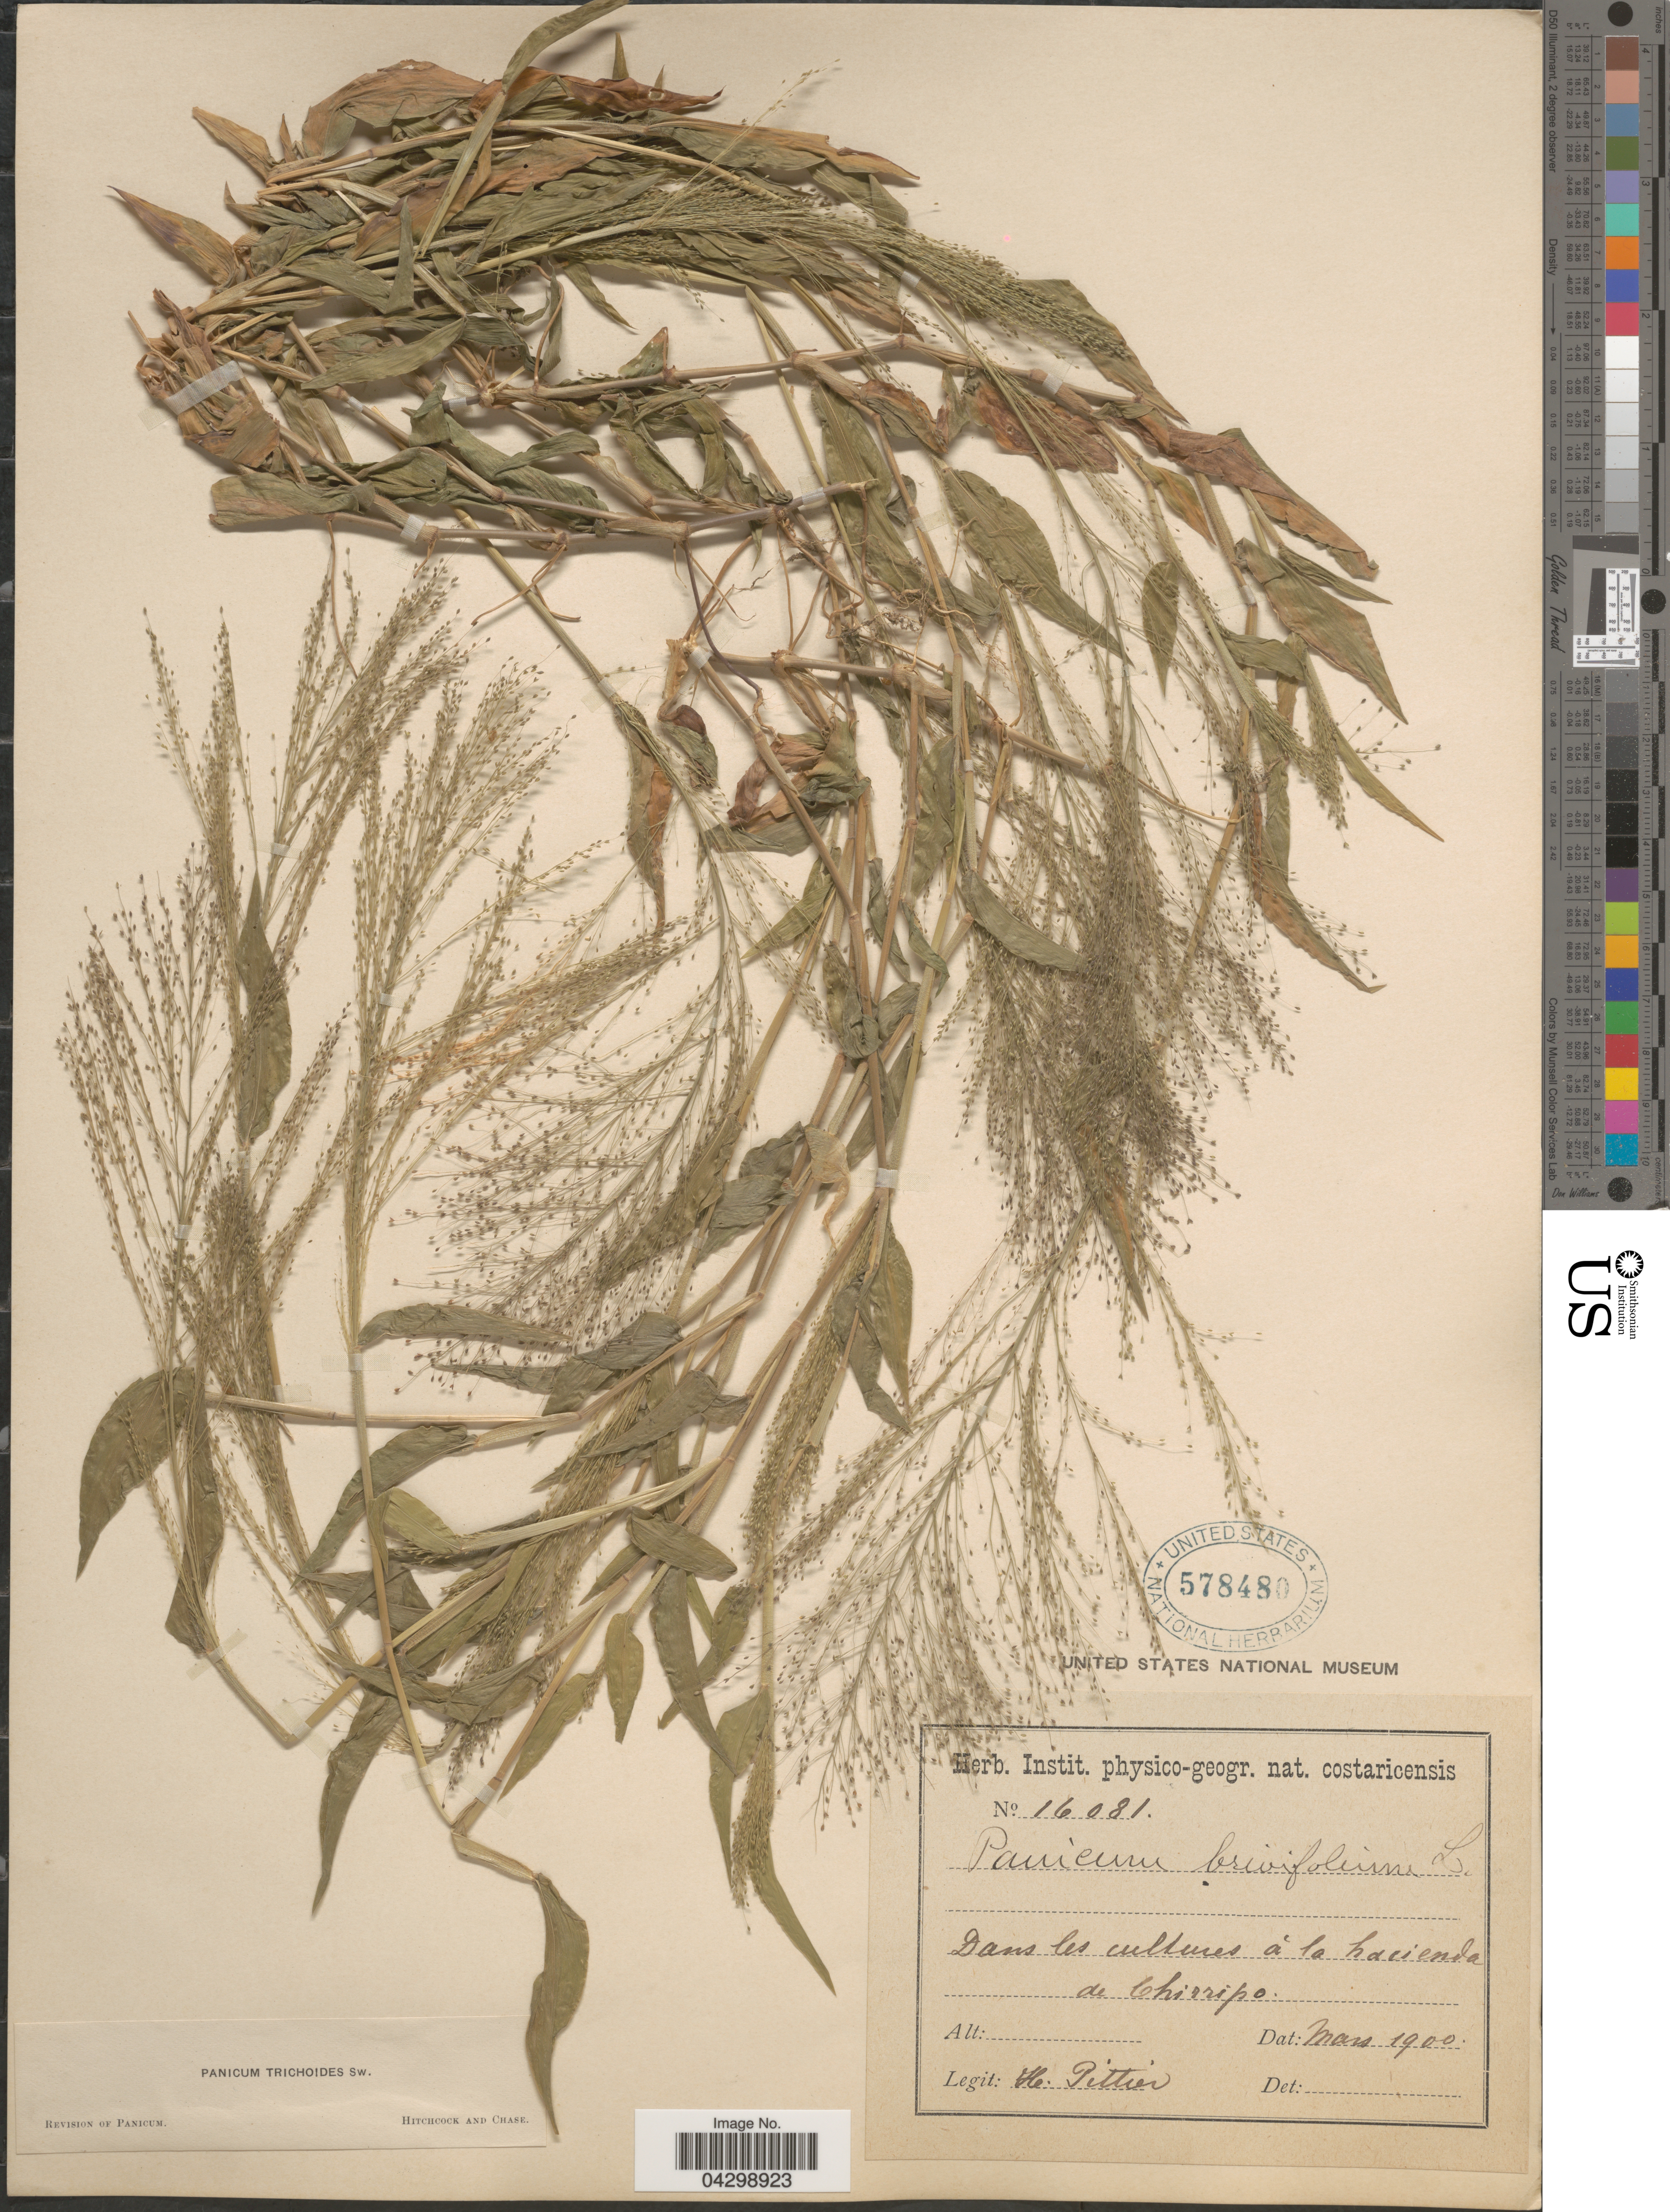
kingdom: Plantae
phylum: Tracheophyta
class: Liliopsida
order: Poales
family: Poaceae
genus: Panicum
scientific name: Panicum trichoides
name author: Sw.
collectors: H. F. Pittier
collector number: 16081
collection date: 1900-03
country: Costa Rica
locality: Dans les cultures à la hacienda de Chirripo.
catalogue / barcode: US 578480